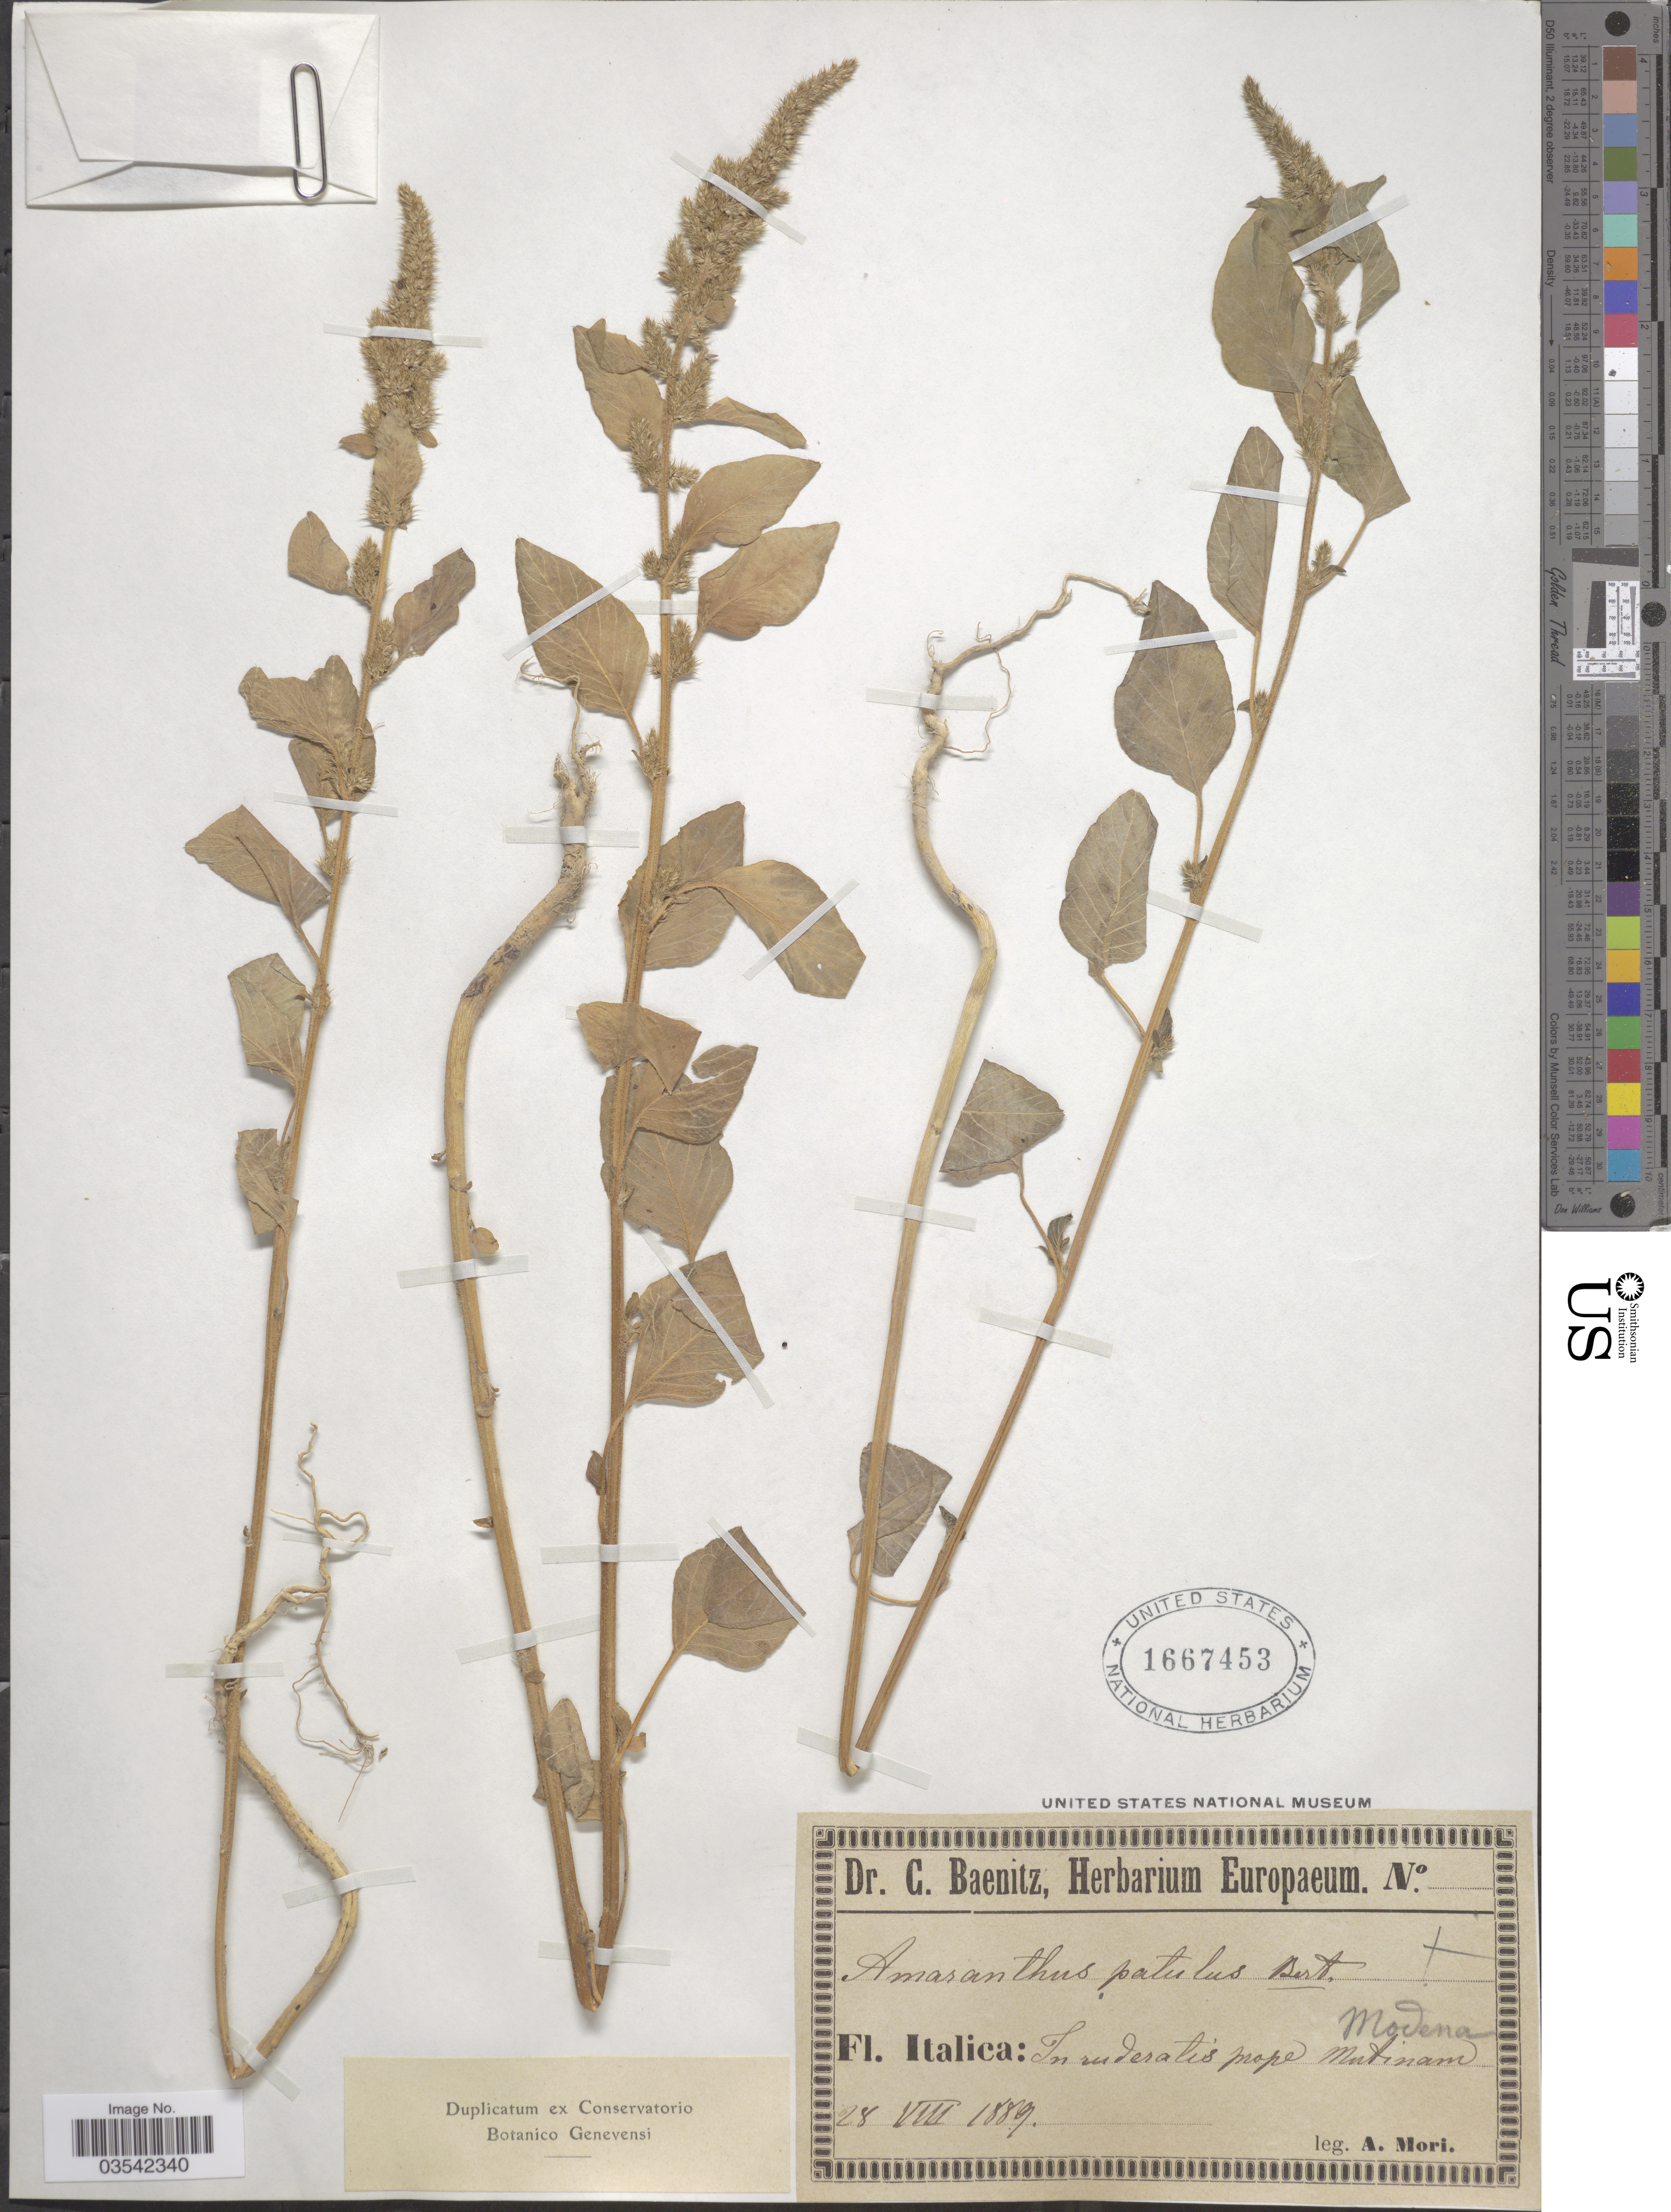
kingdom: Plantae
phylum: Tracheophyta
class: Magnoliopsida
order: Caryophyllales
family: Amaranthaceae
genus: Amaranthus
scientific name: Amaranthus patulus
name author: Bertol.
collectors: A. Mori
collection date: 1889-08-28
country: Italy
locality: Italica: In ruderatis prope Mutinam Modena [unsure placement].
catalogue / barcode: US 1667453